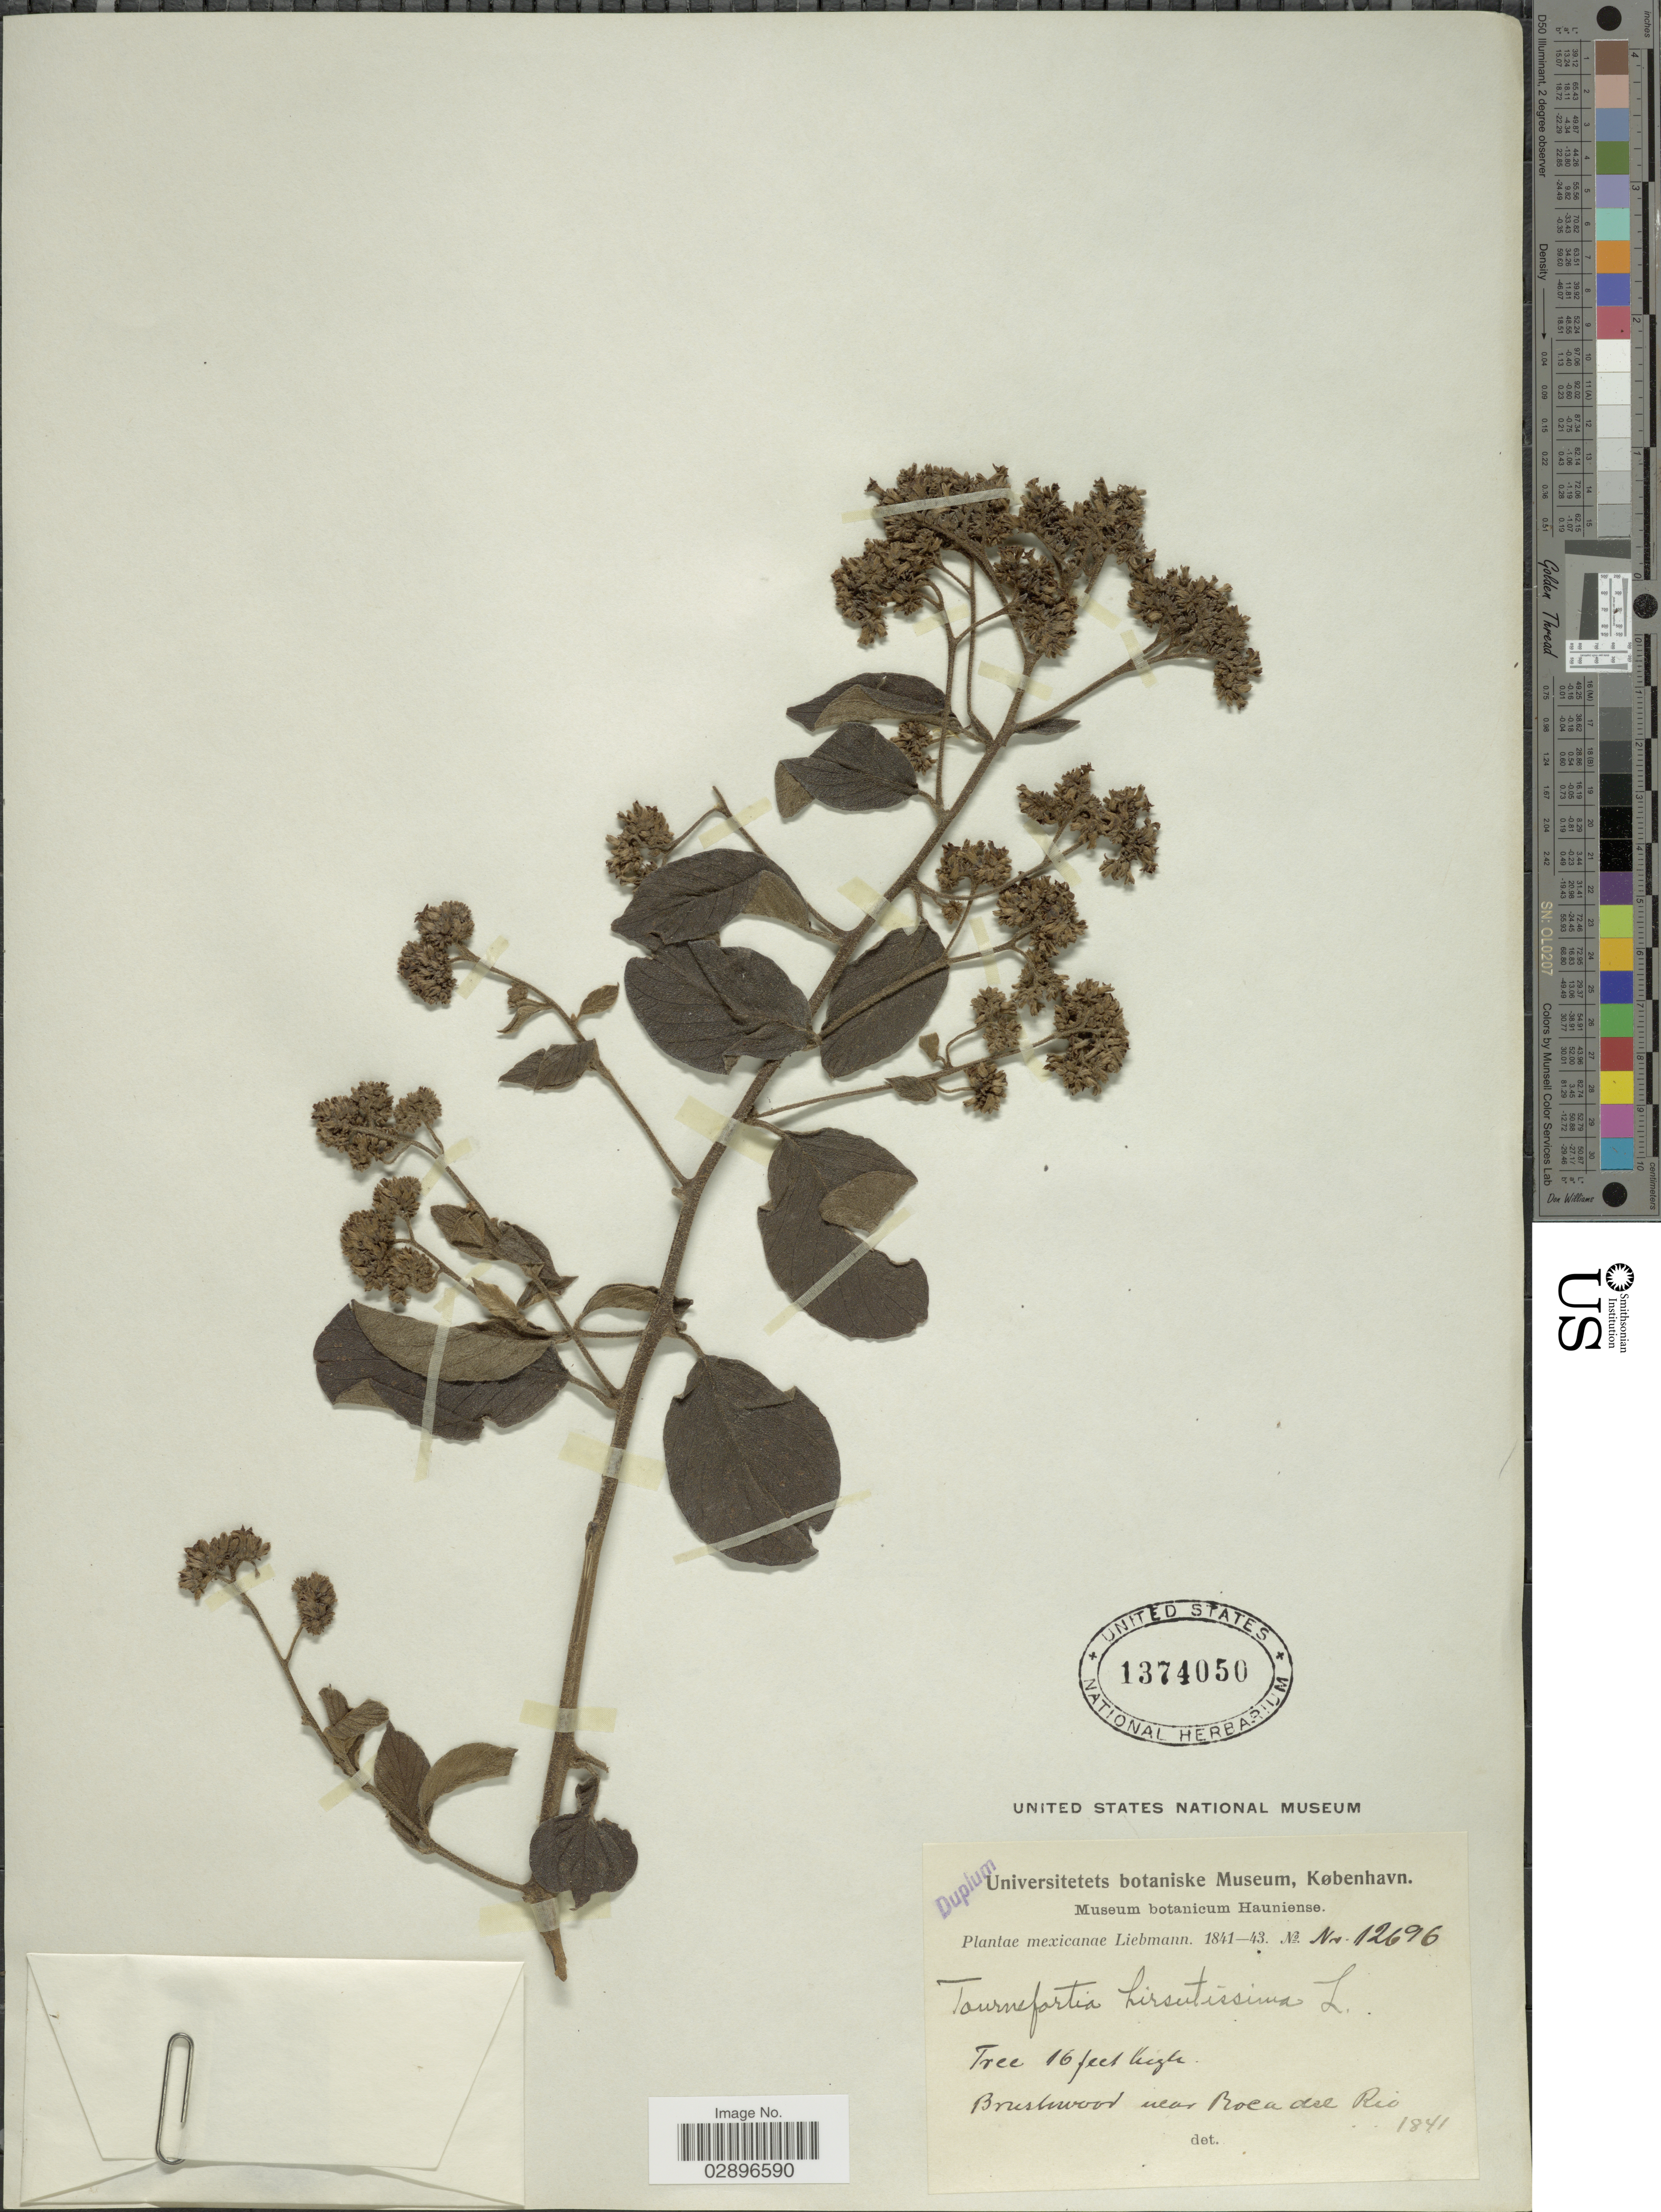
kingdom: Plantae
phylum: Tracheophyta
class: Magnoliopsida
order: Boraginales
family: Heliotropiaceae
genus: Tournefortia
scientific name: Tournefortia hirsutissima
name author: L.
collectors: Liebmann, --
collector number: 12696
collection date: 1841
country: Mexico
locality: Brushwood near Boca del Rio.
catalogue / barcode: US 1374050